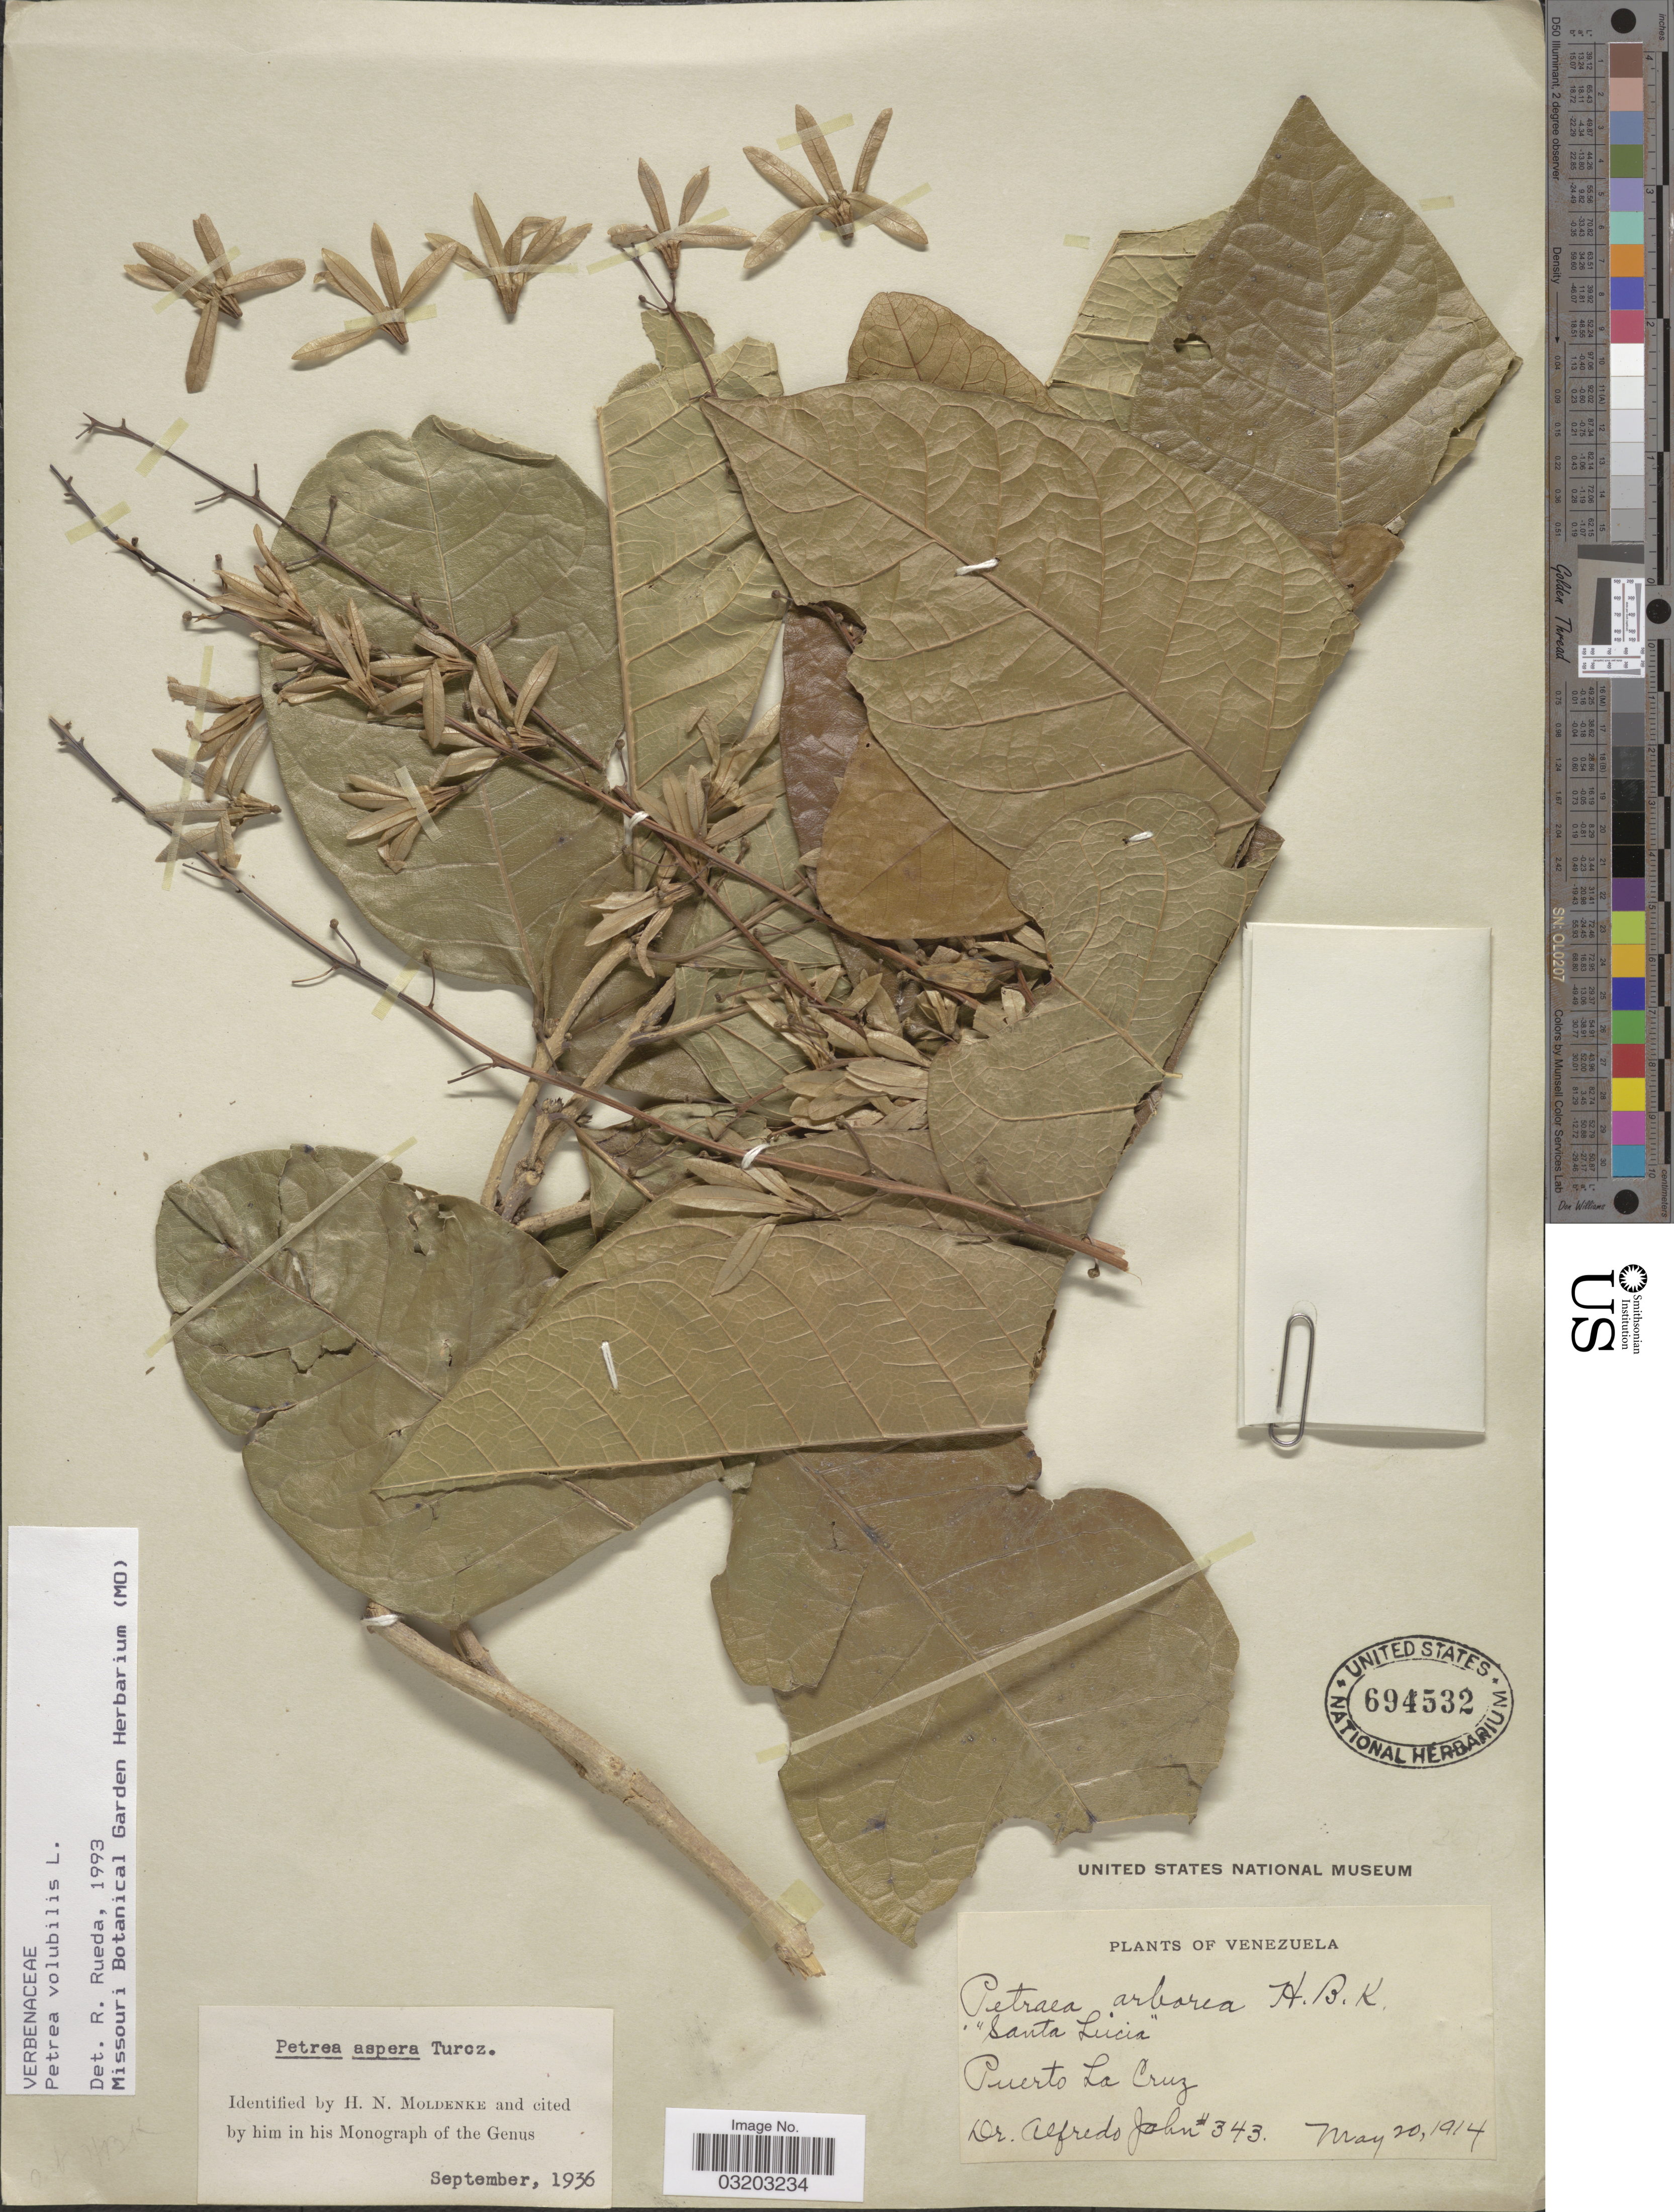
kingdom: Plantae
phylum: Tracheophyta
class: Magnoliopsida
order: Lamiales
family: Verbenaceae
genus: Petrea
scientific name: Petrea volubilis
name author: L.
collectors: A. Jahn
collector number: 343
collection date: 1914-05-20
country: Venezuela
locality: Puerto La Cruz.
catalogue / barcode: US 694532